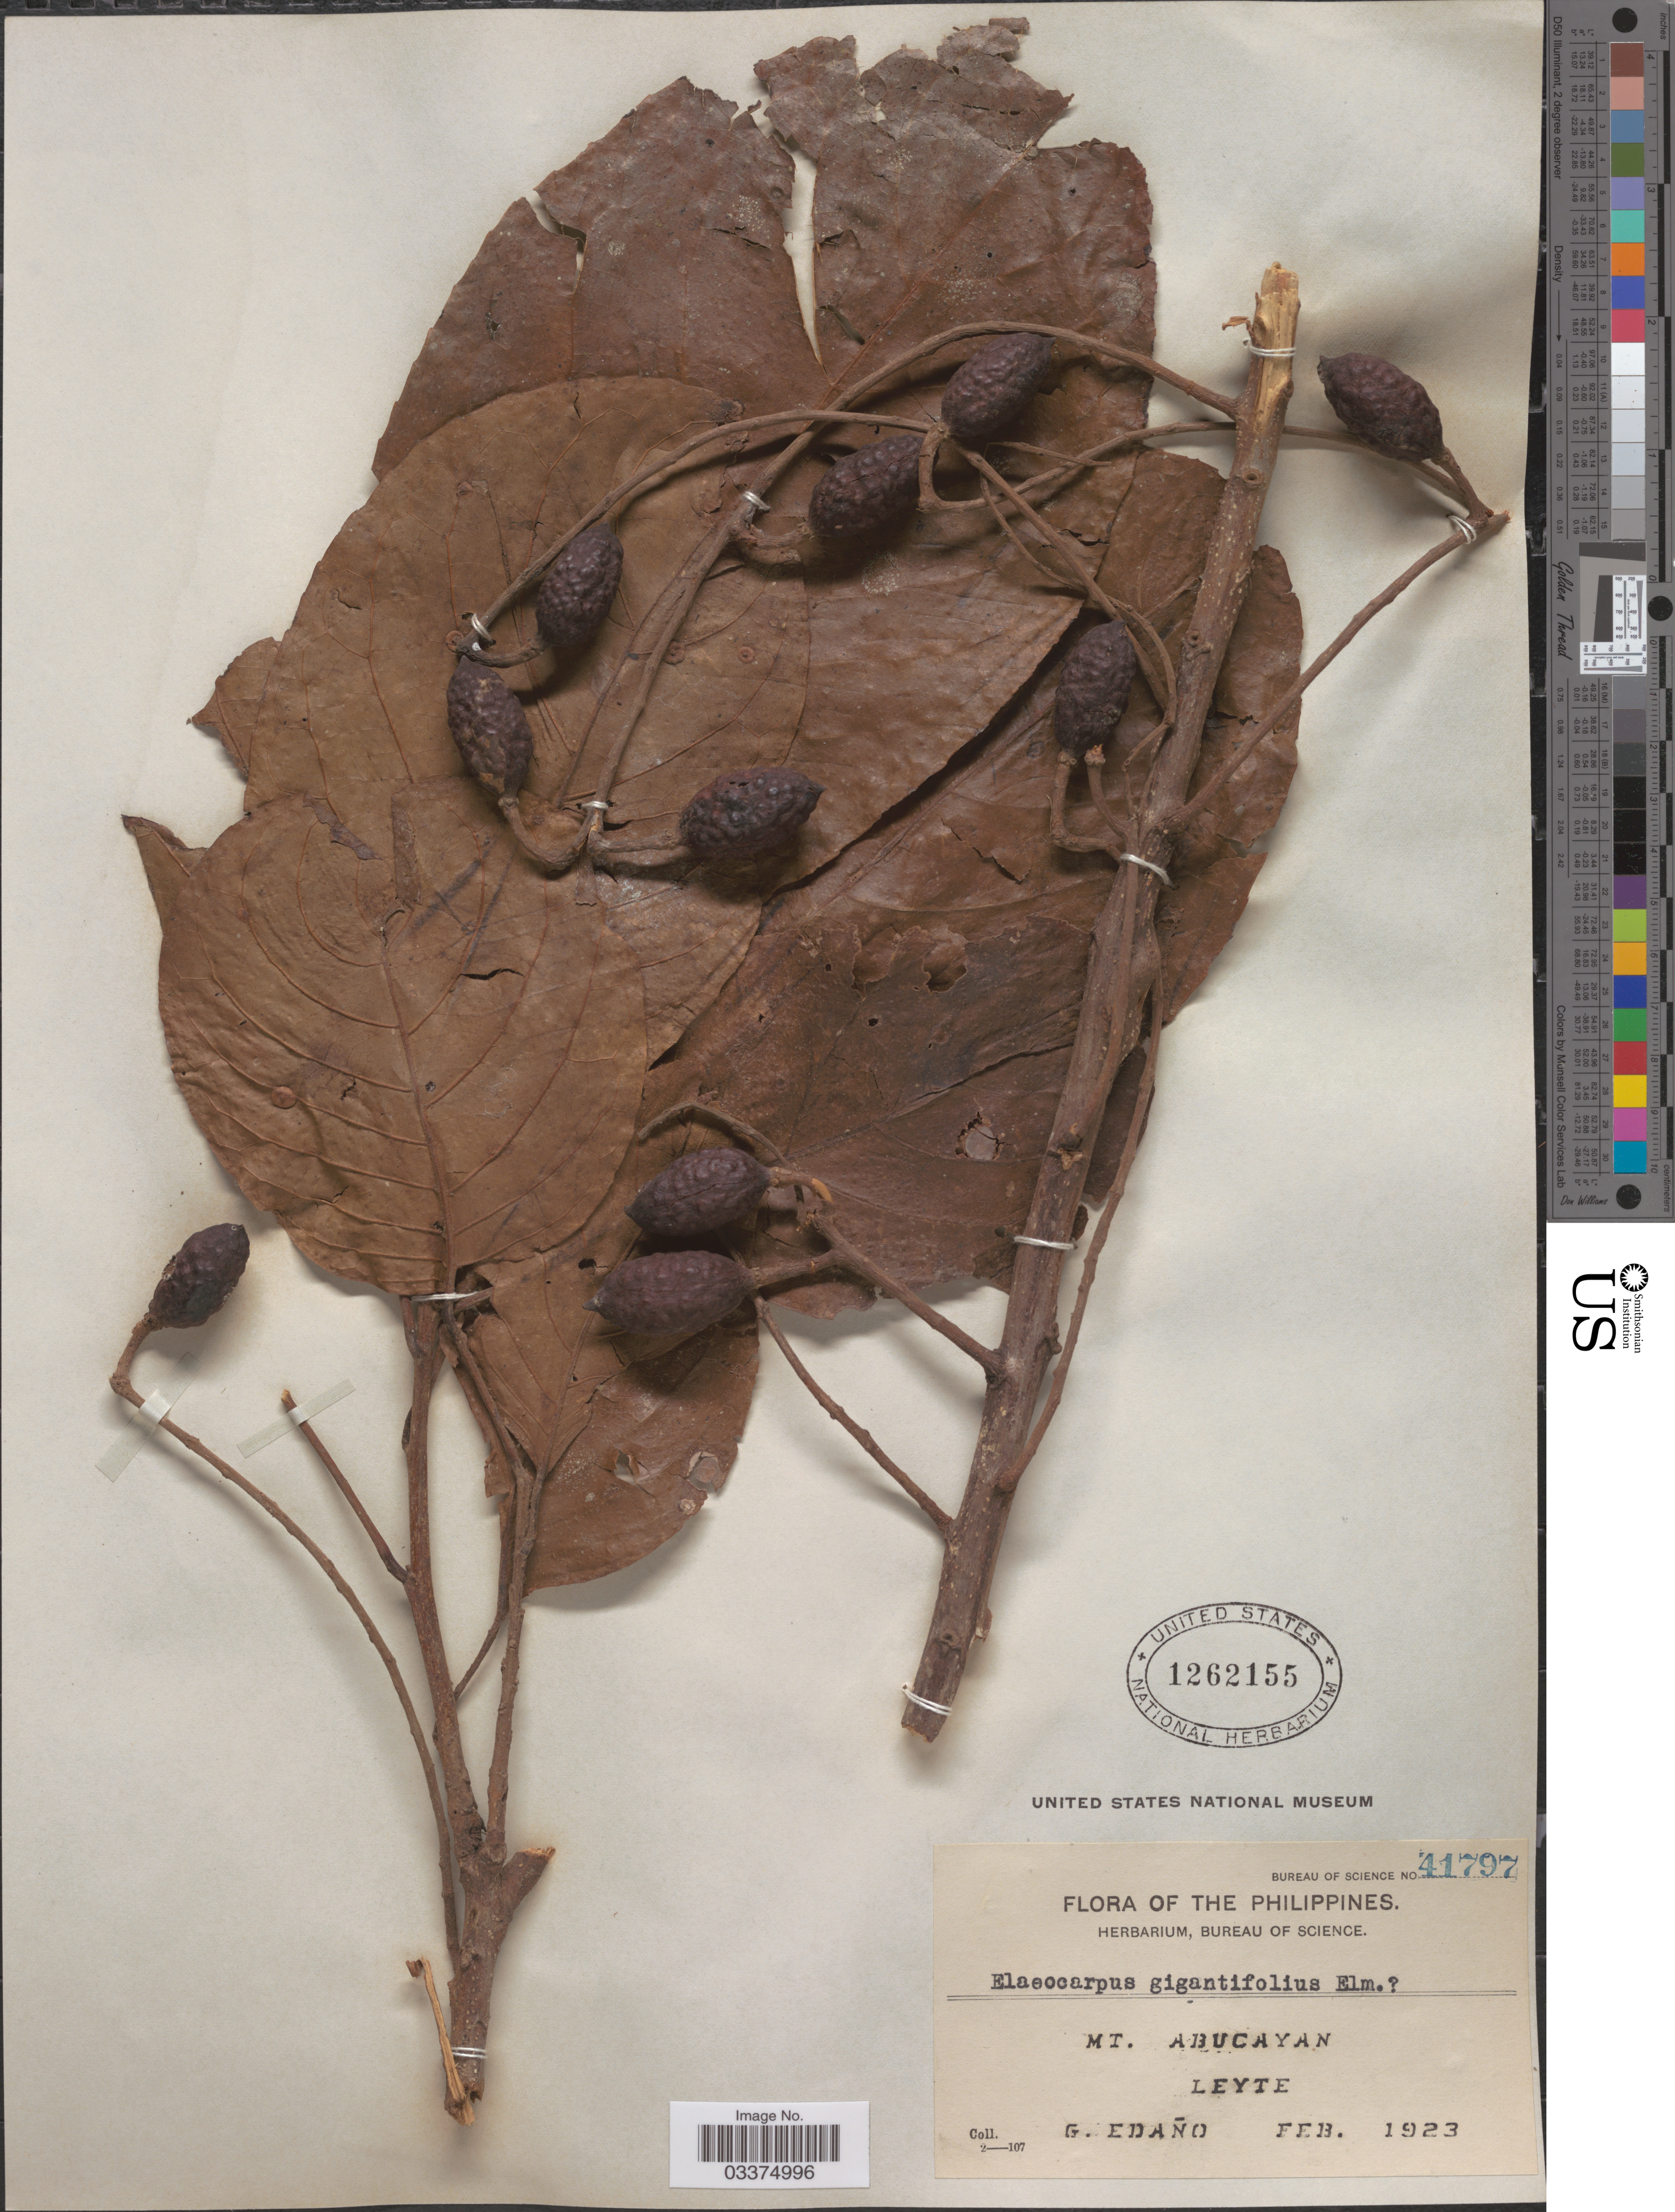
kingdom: Plantae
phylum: Tracheophyta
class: Magnoliopsida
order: Oxalidales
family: Elaeocarpaceae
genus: Elaeocarpus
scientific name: Elaeocarpus gigantifolius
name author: Elmer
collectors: G. Edaño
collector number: Bureau of Science 41797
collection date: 1923-02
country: Philippines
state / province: Eastern Visayas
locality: Mt. Abucayan. Leyte.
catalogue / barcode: US 1262155